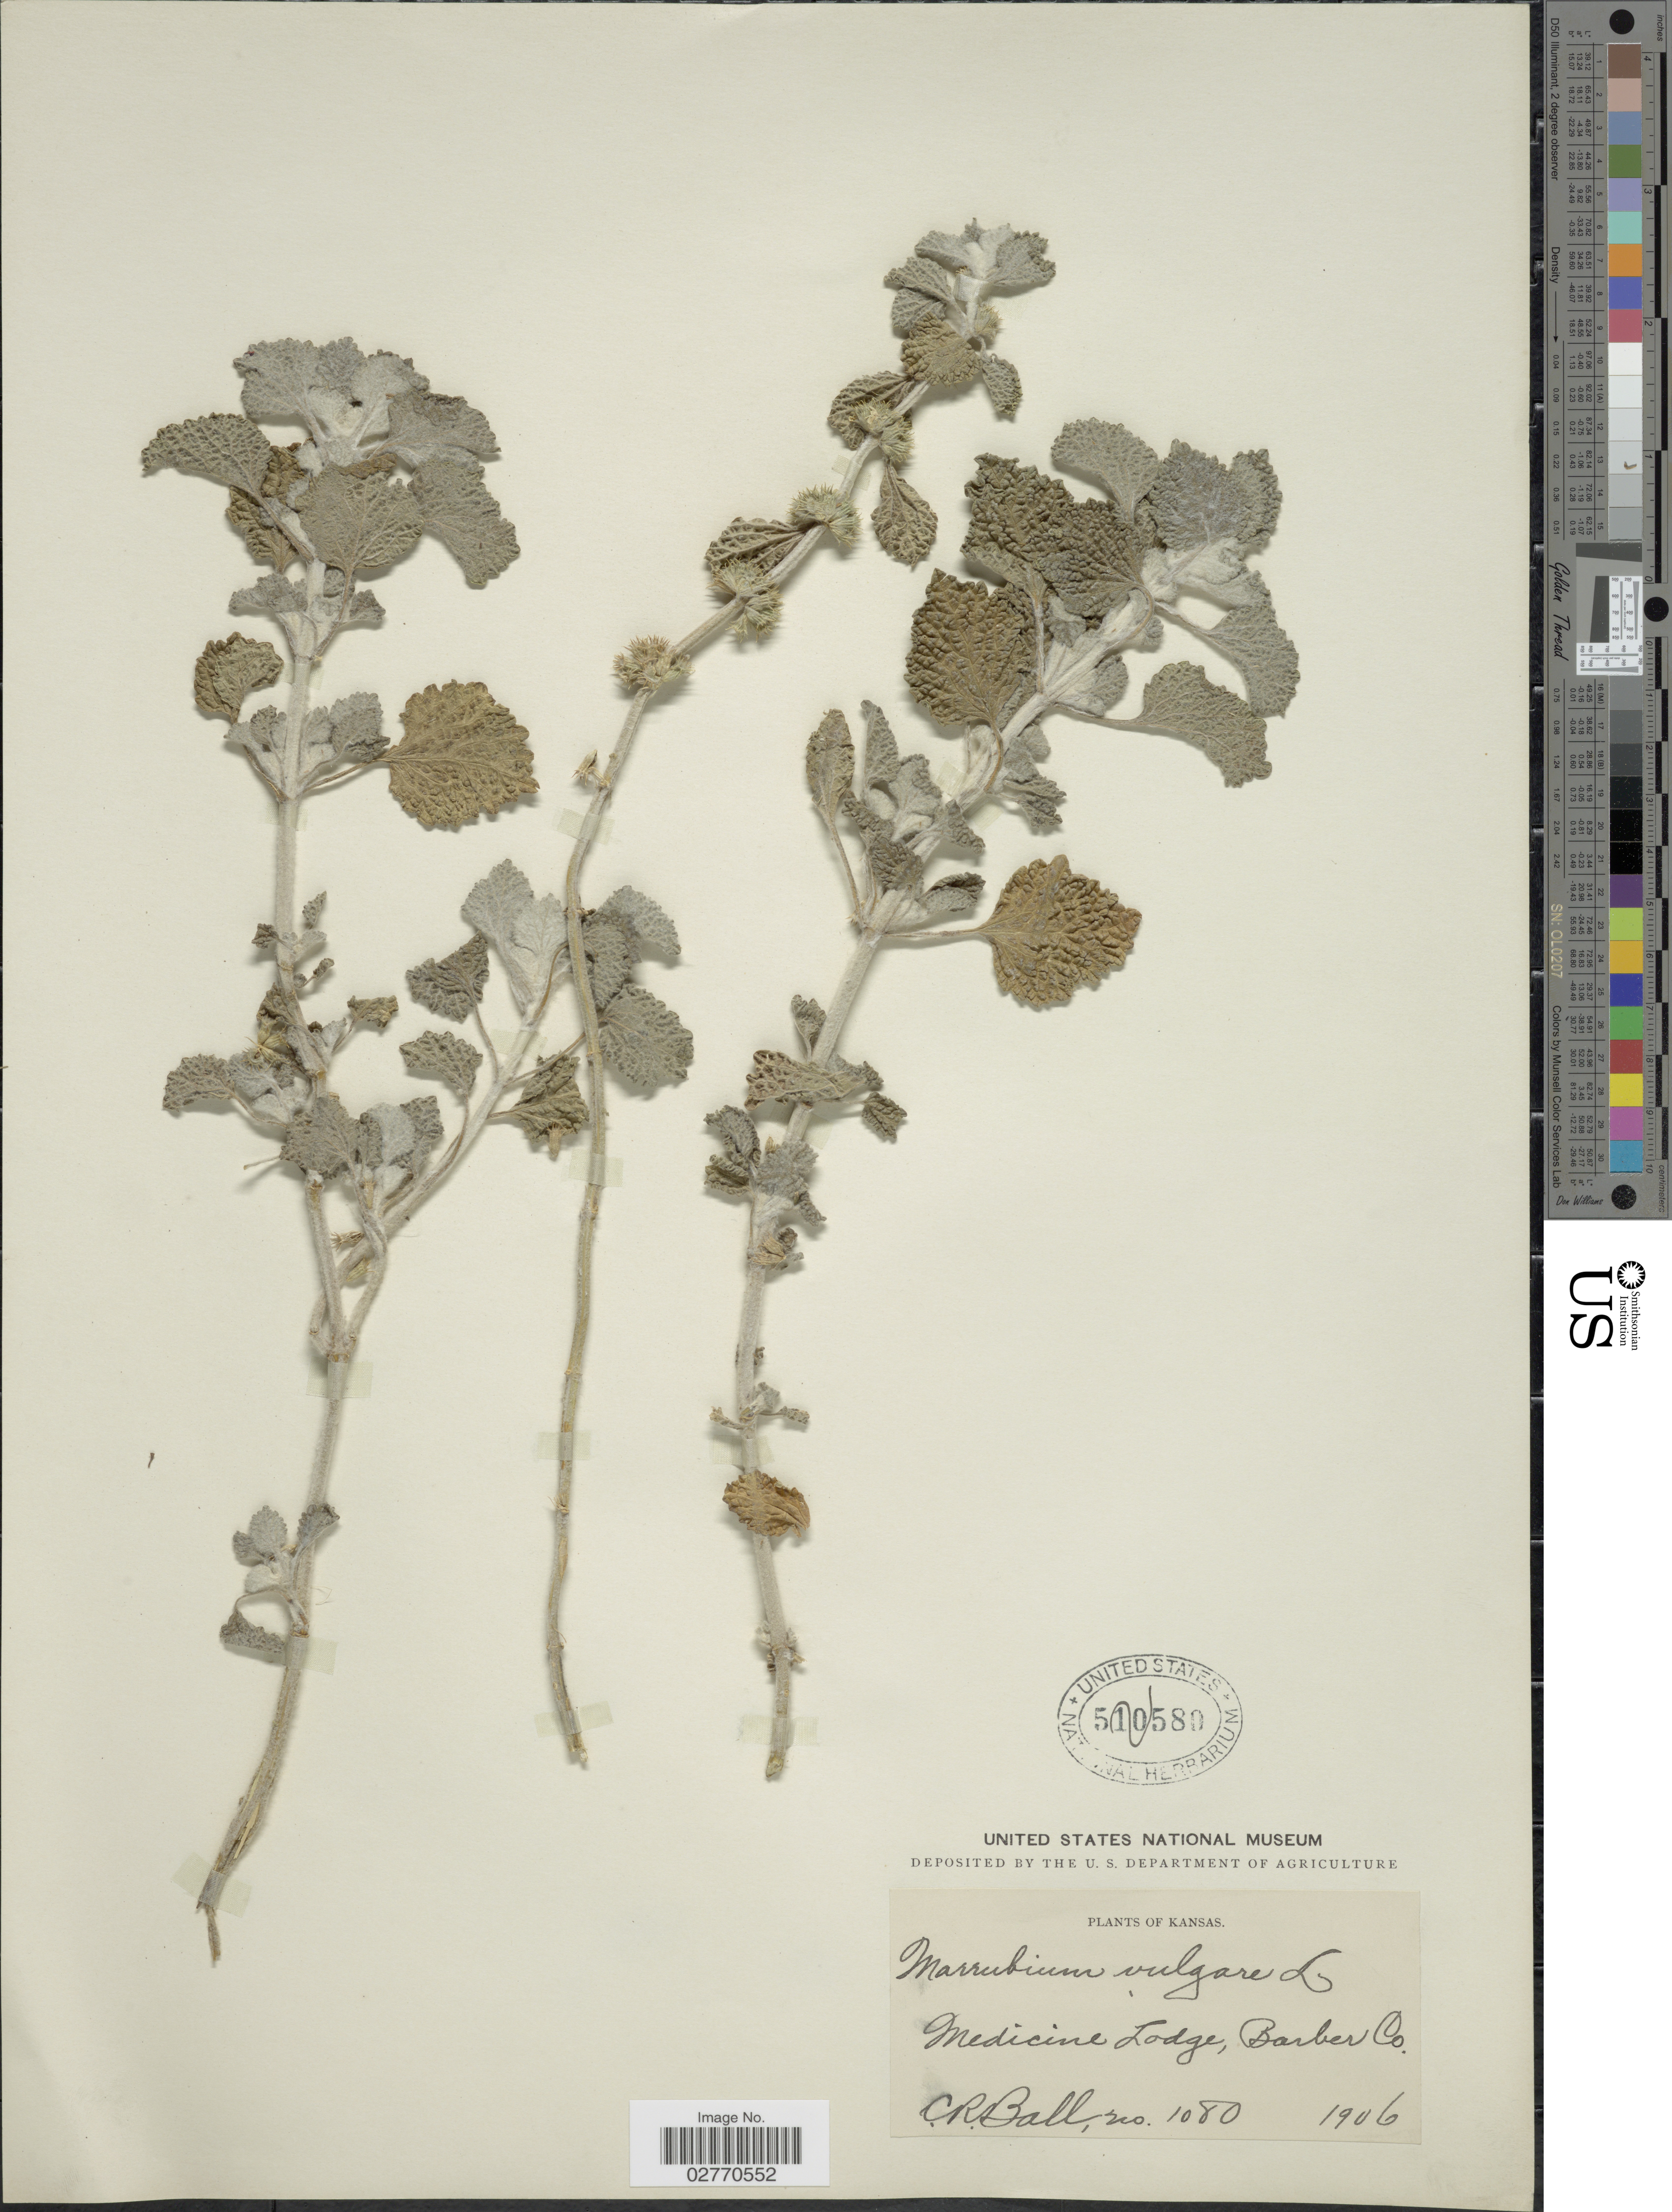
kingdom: Plantae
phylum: Tracheophyta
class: Magnoliopsida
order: Lamiales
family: Lamiaceae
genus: Marrubium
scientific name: Marrubium vulgare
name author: L.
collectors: C. R. Ball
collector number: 1080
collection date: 1906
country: United States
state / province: Kansas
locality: Medicine Lodge, Barber Co.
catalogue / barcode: US 510580